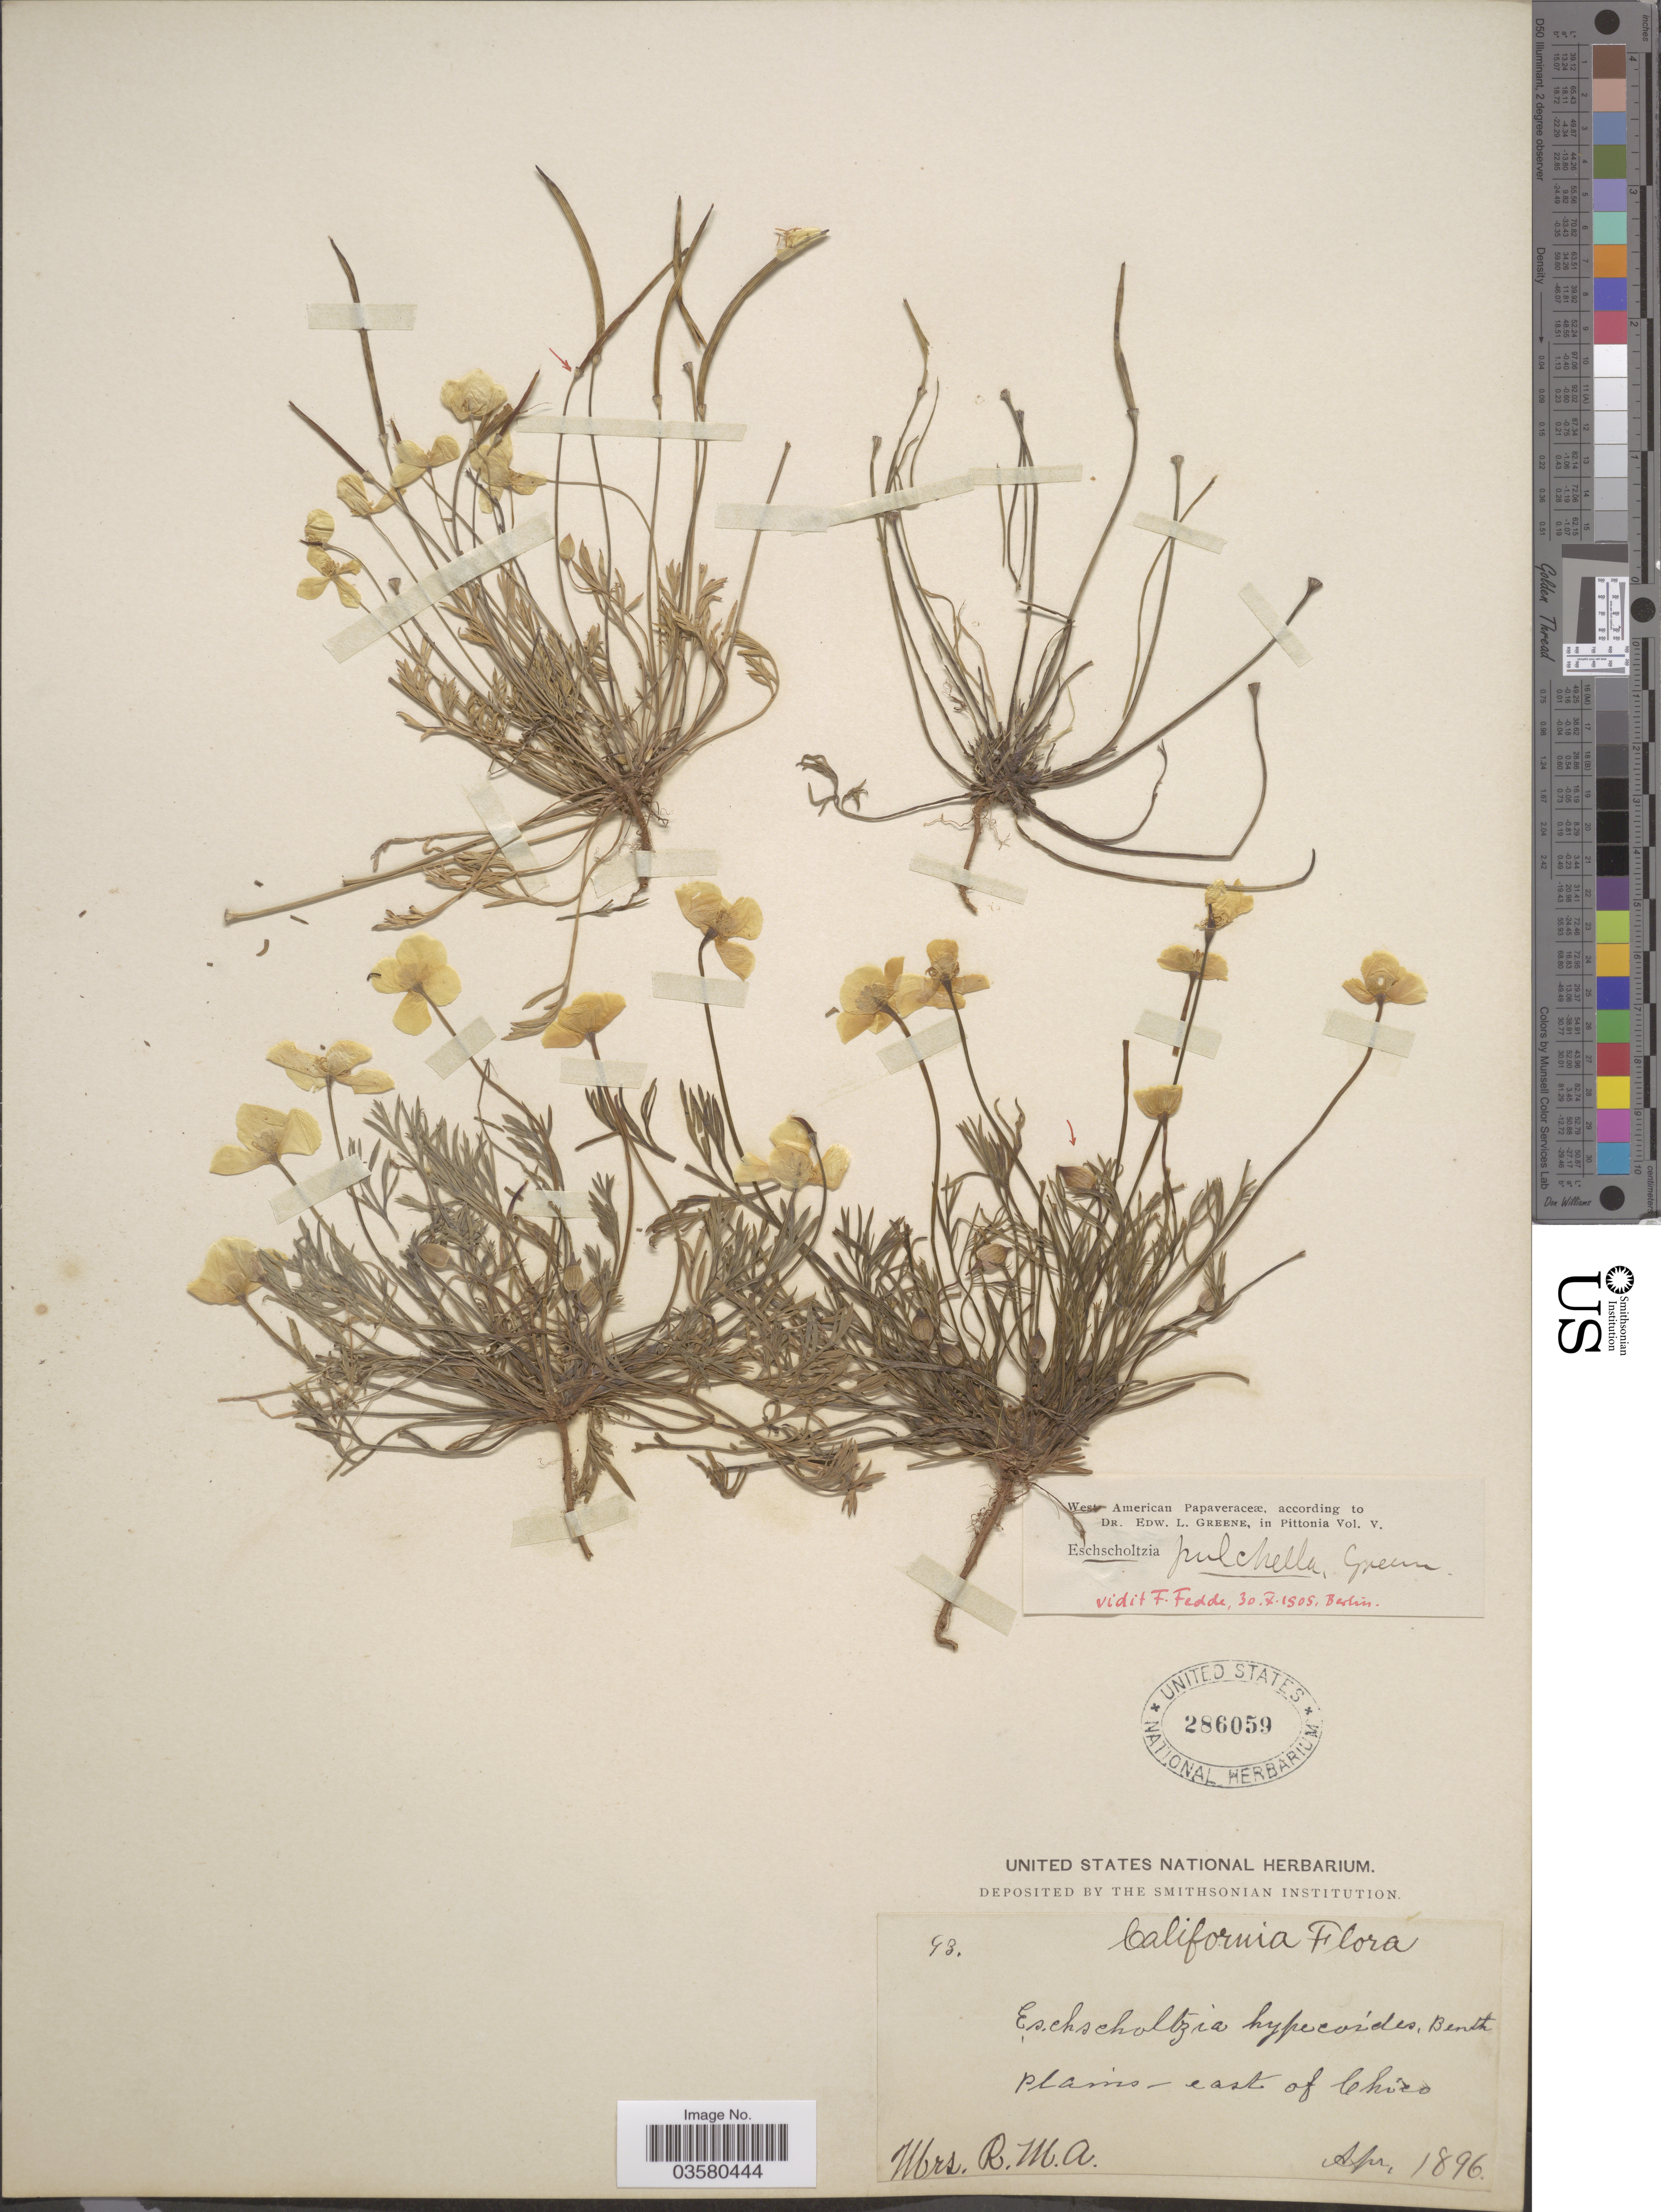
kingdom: Plantae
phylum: Tracheophyta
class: Magnoliopsida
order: Ranunculales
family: Papaveraceae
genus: Eschscholzia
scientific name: Eschscholzia lobbii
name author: Greene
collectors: Mrs. R. M. A.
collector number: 93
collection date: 1896-04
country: United States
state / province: California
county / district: Butte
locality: Plains - east of Chico.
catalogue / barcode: US 286059